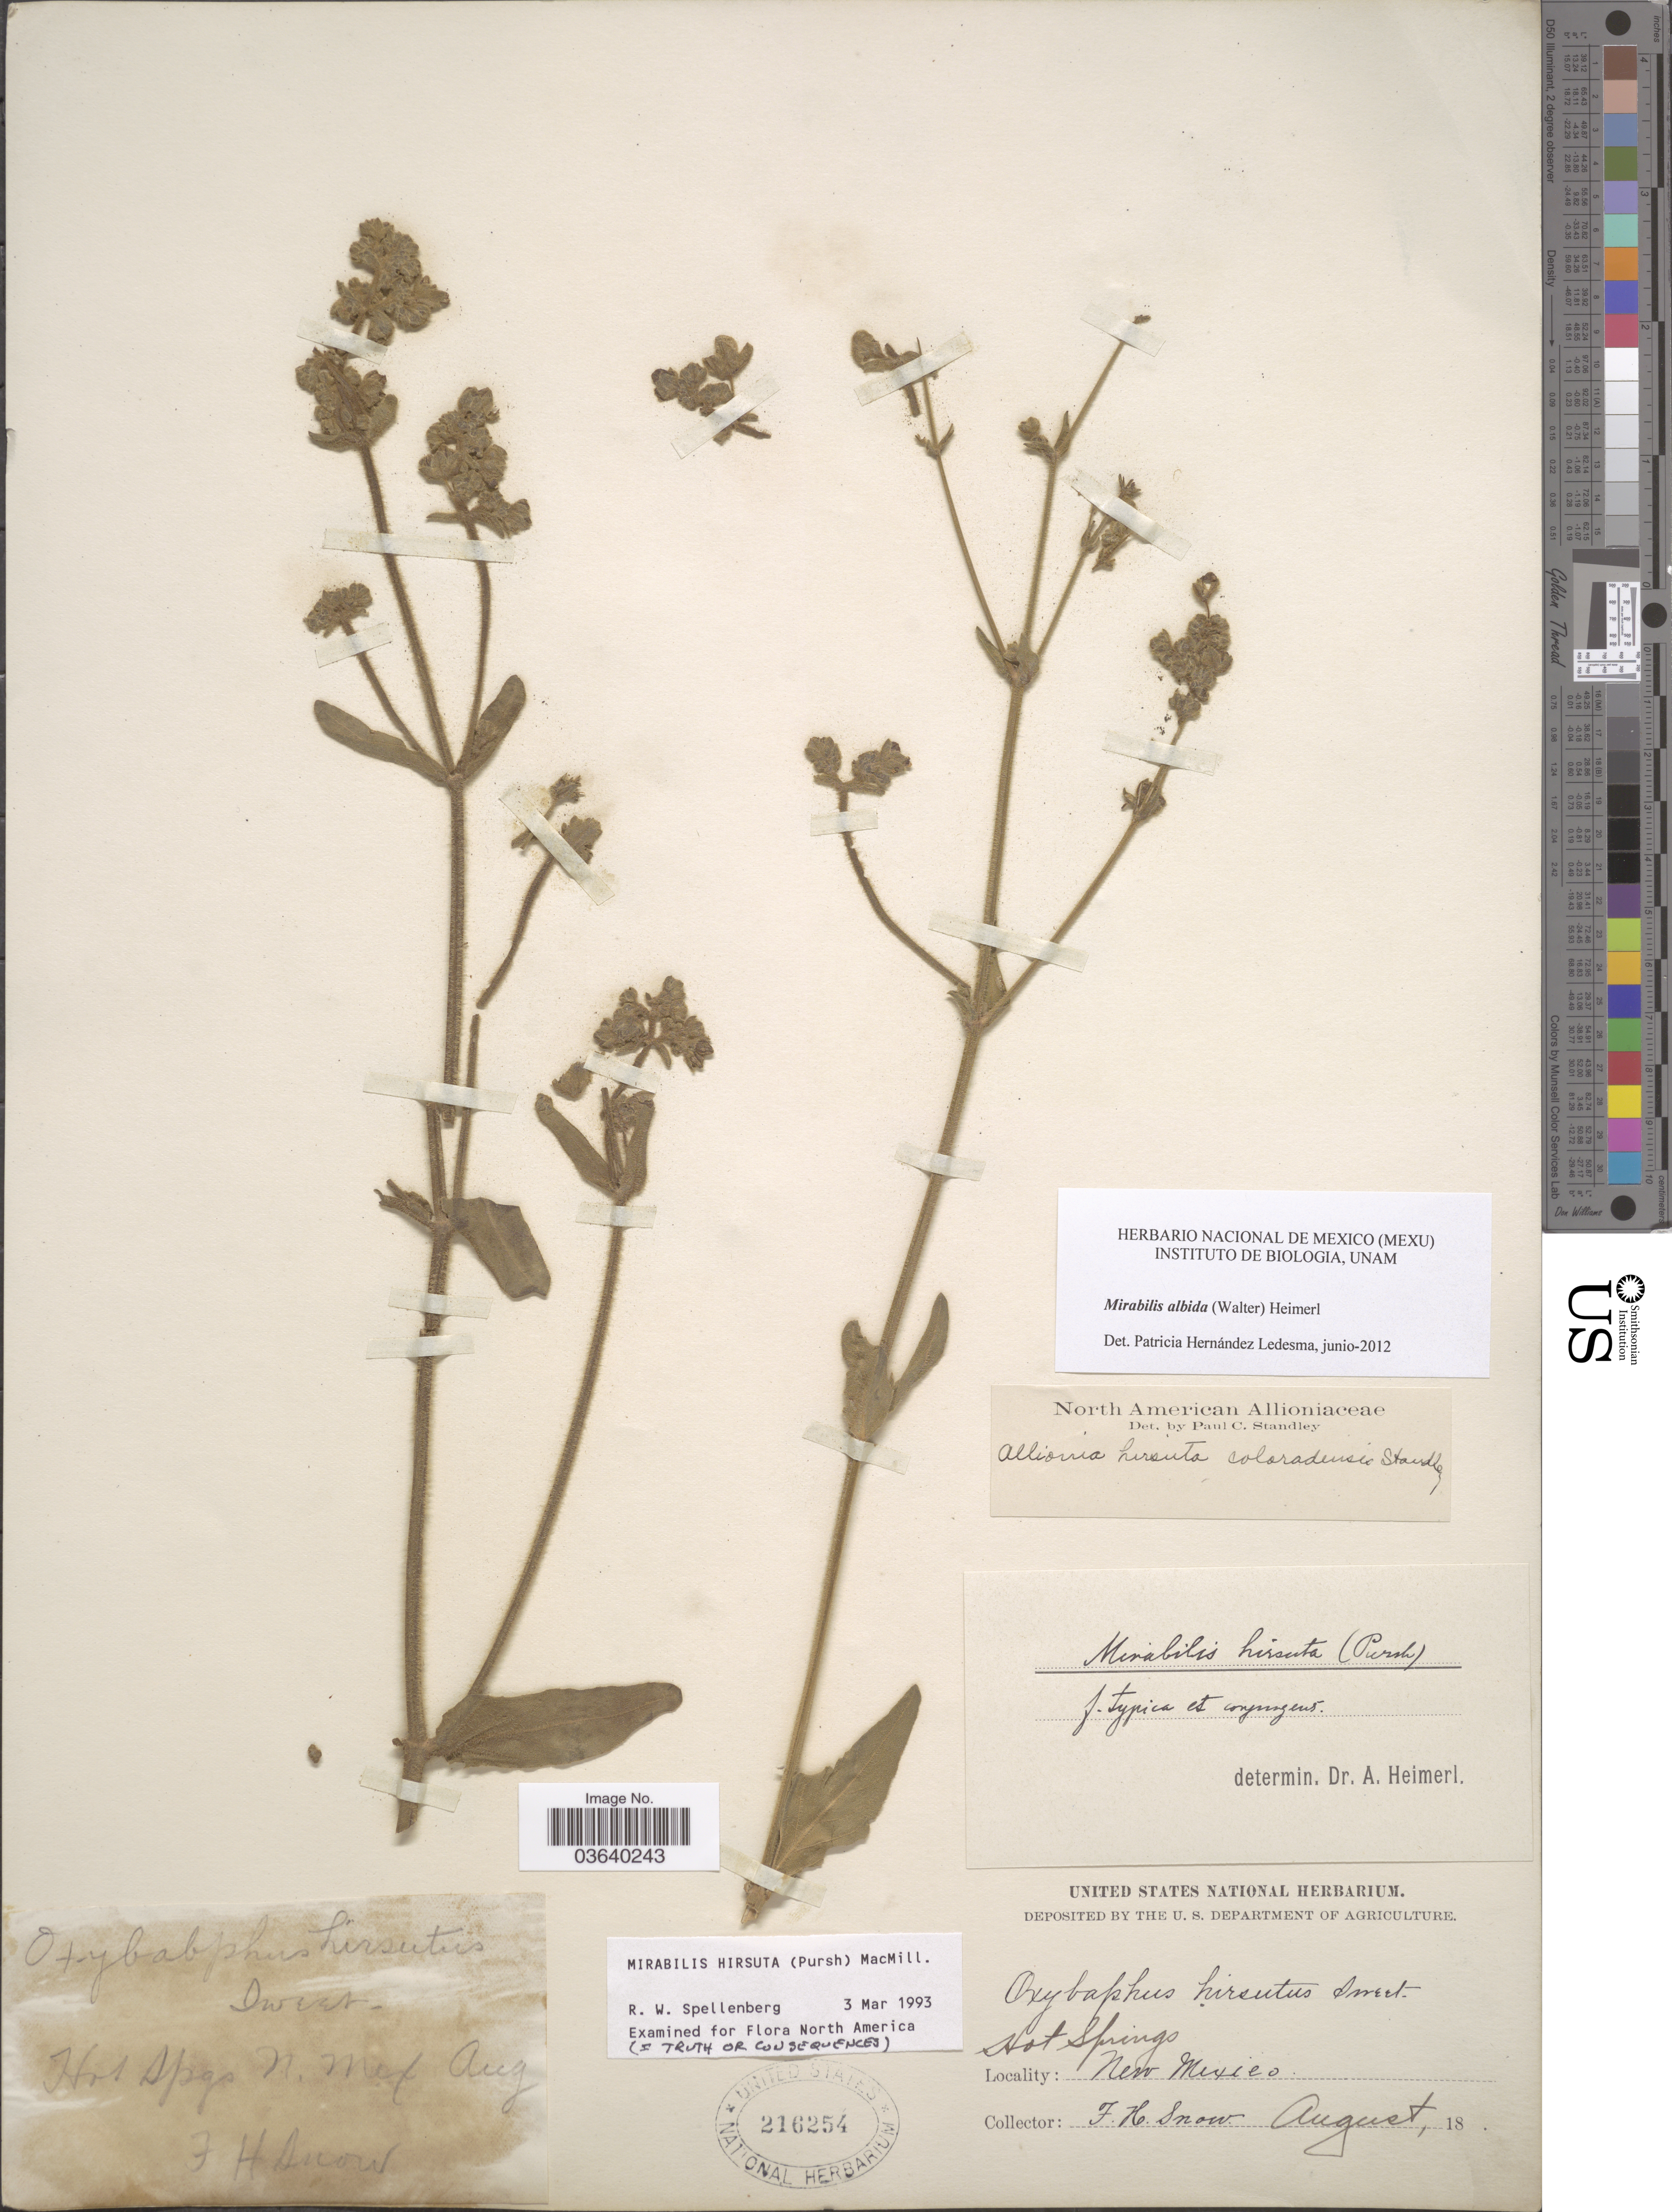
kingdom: Plantae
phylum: Tracheophyta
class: Magnoliopsida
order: Caryophyllales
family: Nyctaginaceae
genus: Mirabilis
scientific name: Mirabilis albida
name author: (Walter) Heimerl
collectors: F. H. Snow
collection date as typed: August 18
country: United States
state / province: New Mexico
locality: Hot Springs.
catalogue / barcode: US 216254